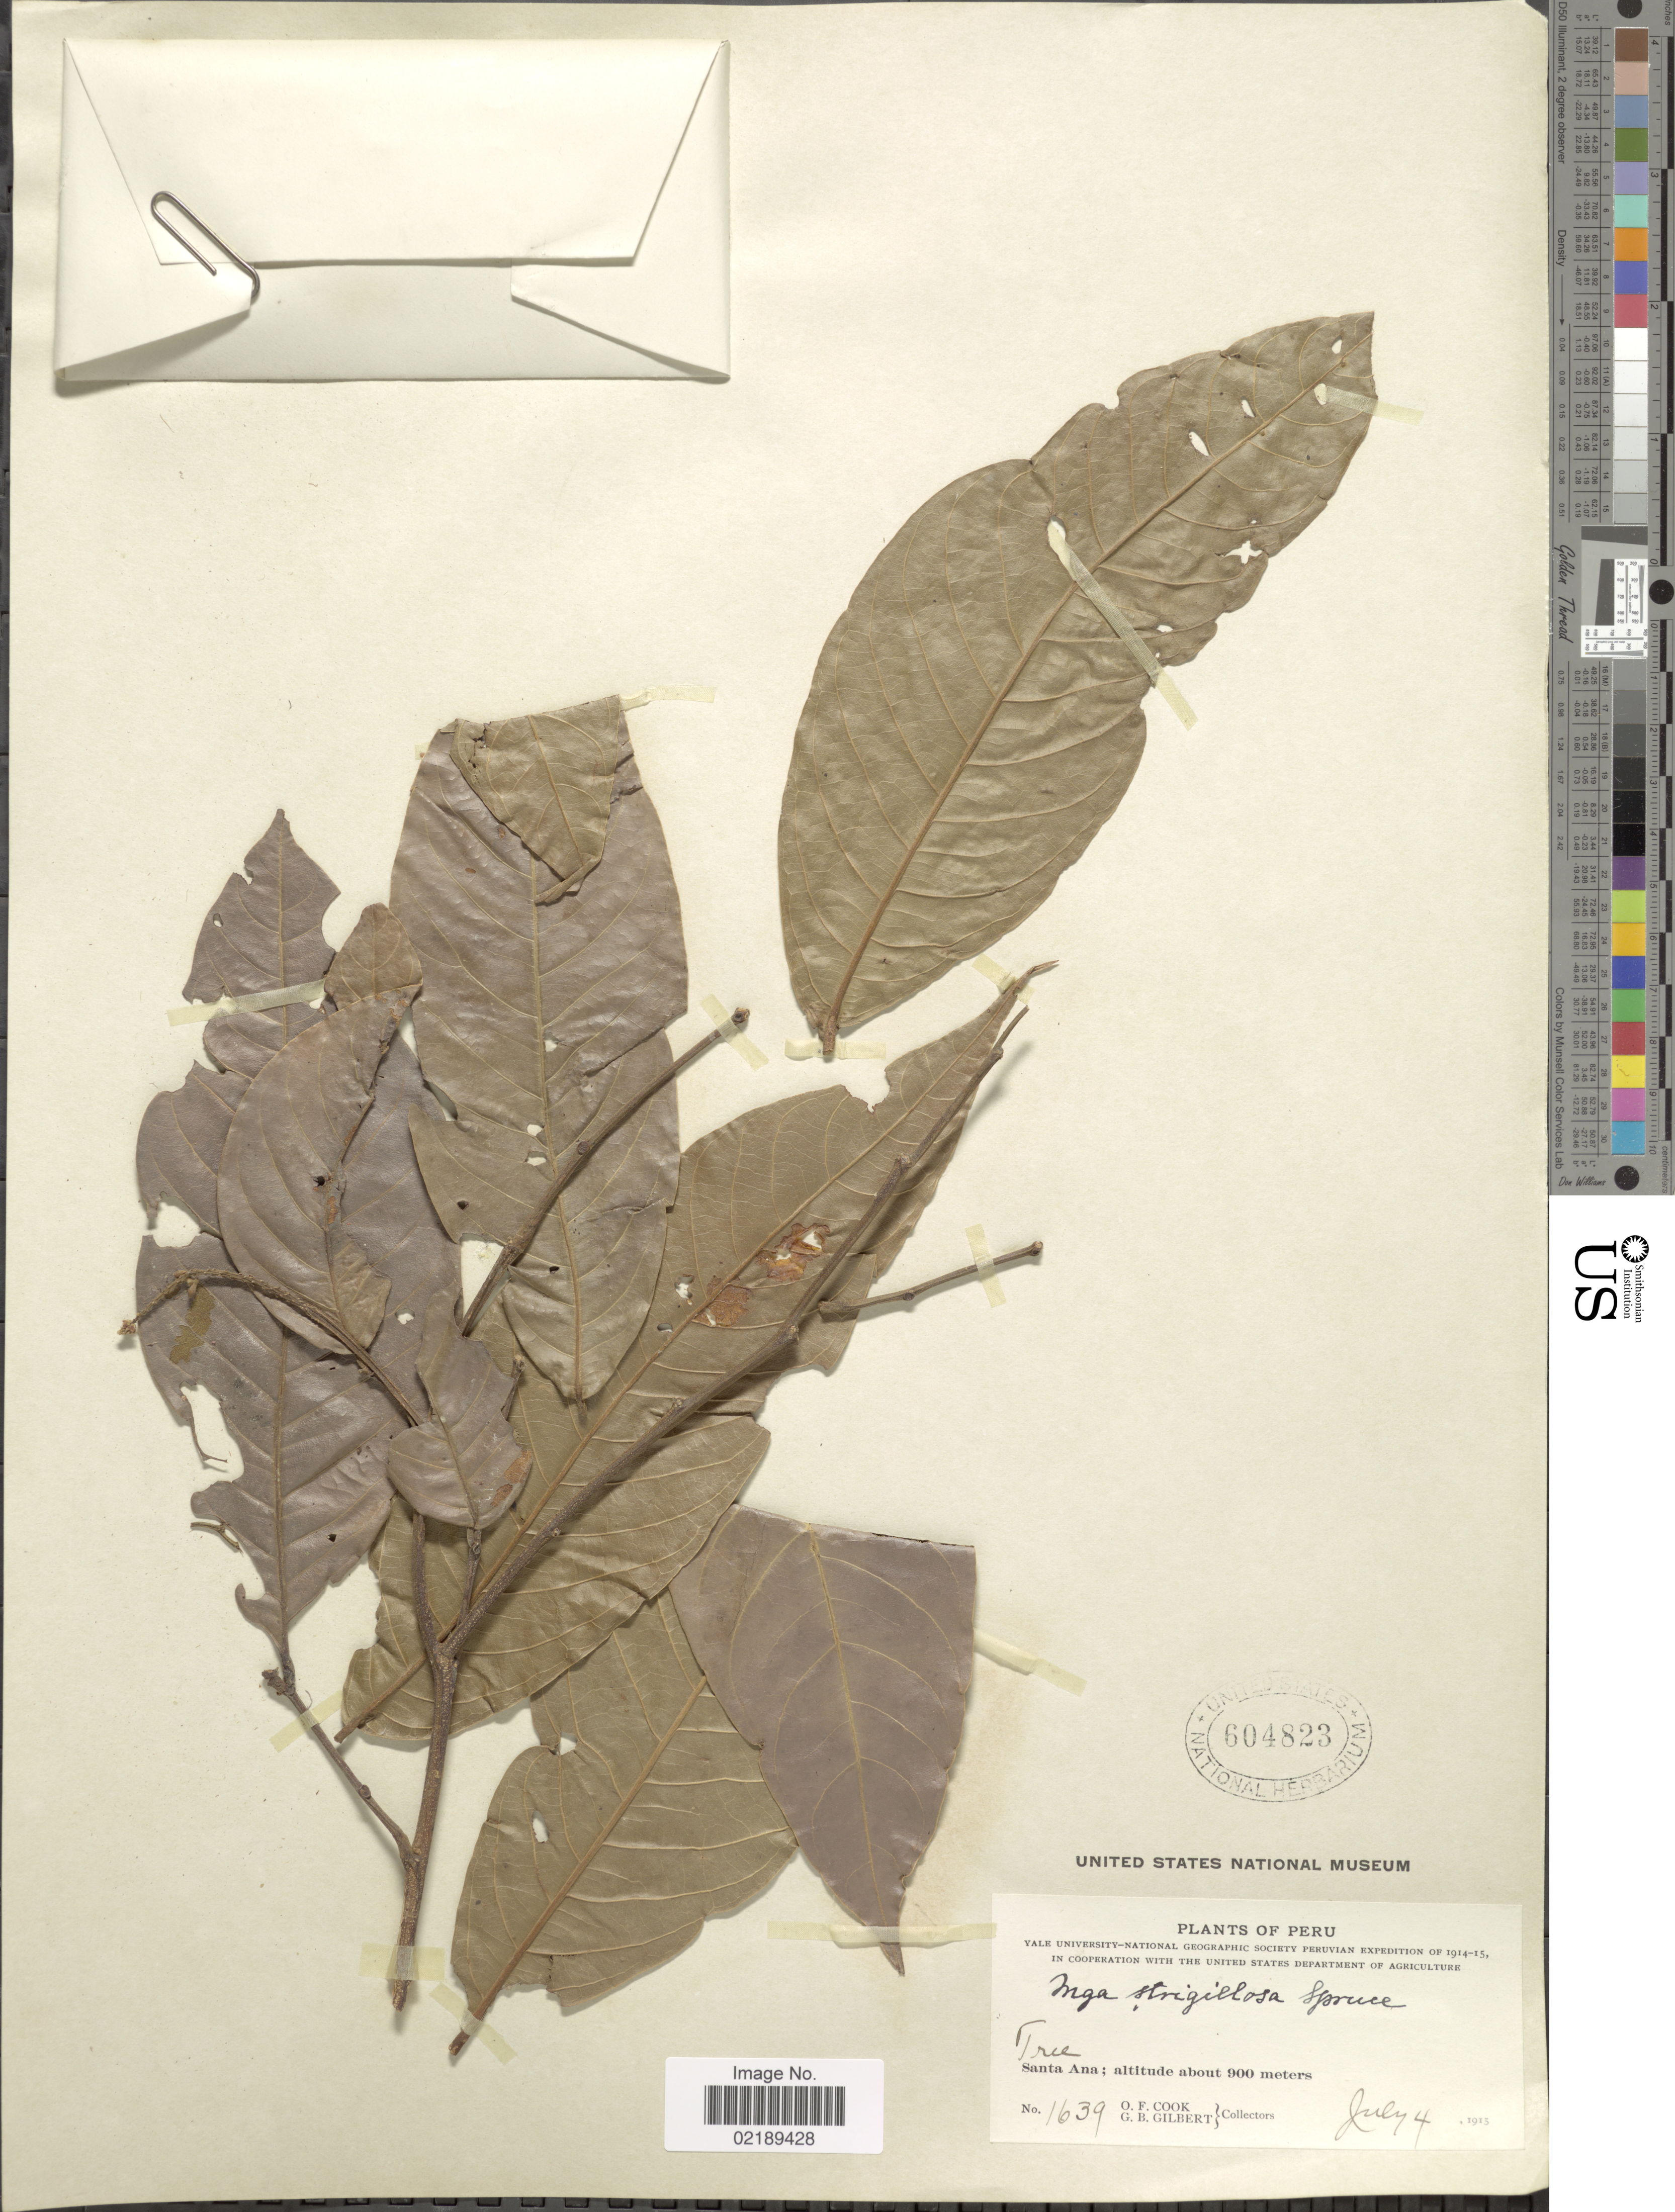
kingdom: Plantae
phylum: Tracheophyta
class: Magnoliopsida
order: Fabales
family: Fabaceae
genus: Inga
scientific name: Inga punctata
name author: Willd.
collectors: O. F. Cook & G. B. Gilbert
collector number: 1639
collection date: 1915-07-04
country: Peru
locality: Santa Ana.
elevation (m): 900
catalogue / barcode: US 604823